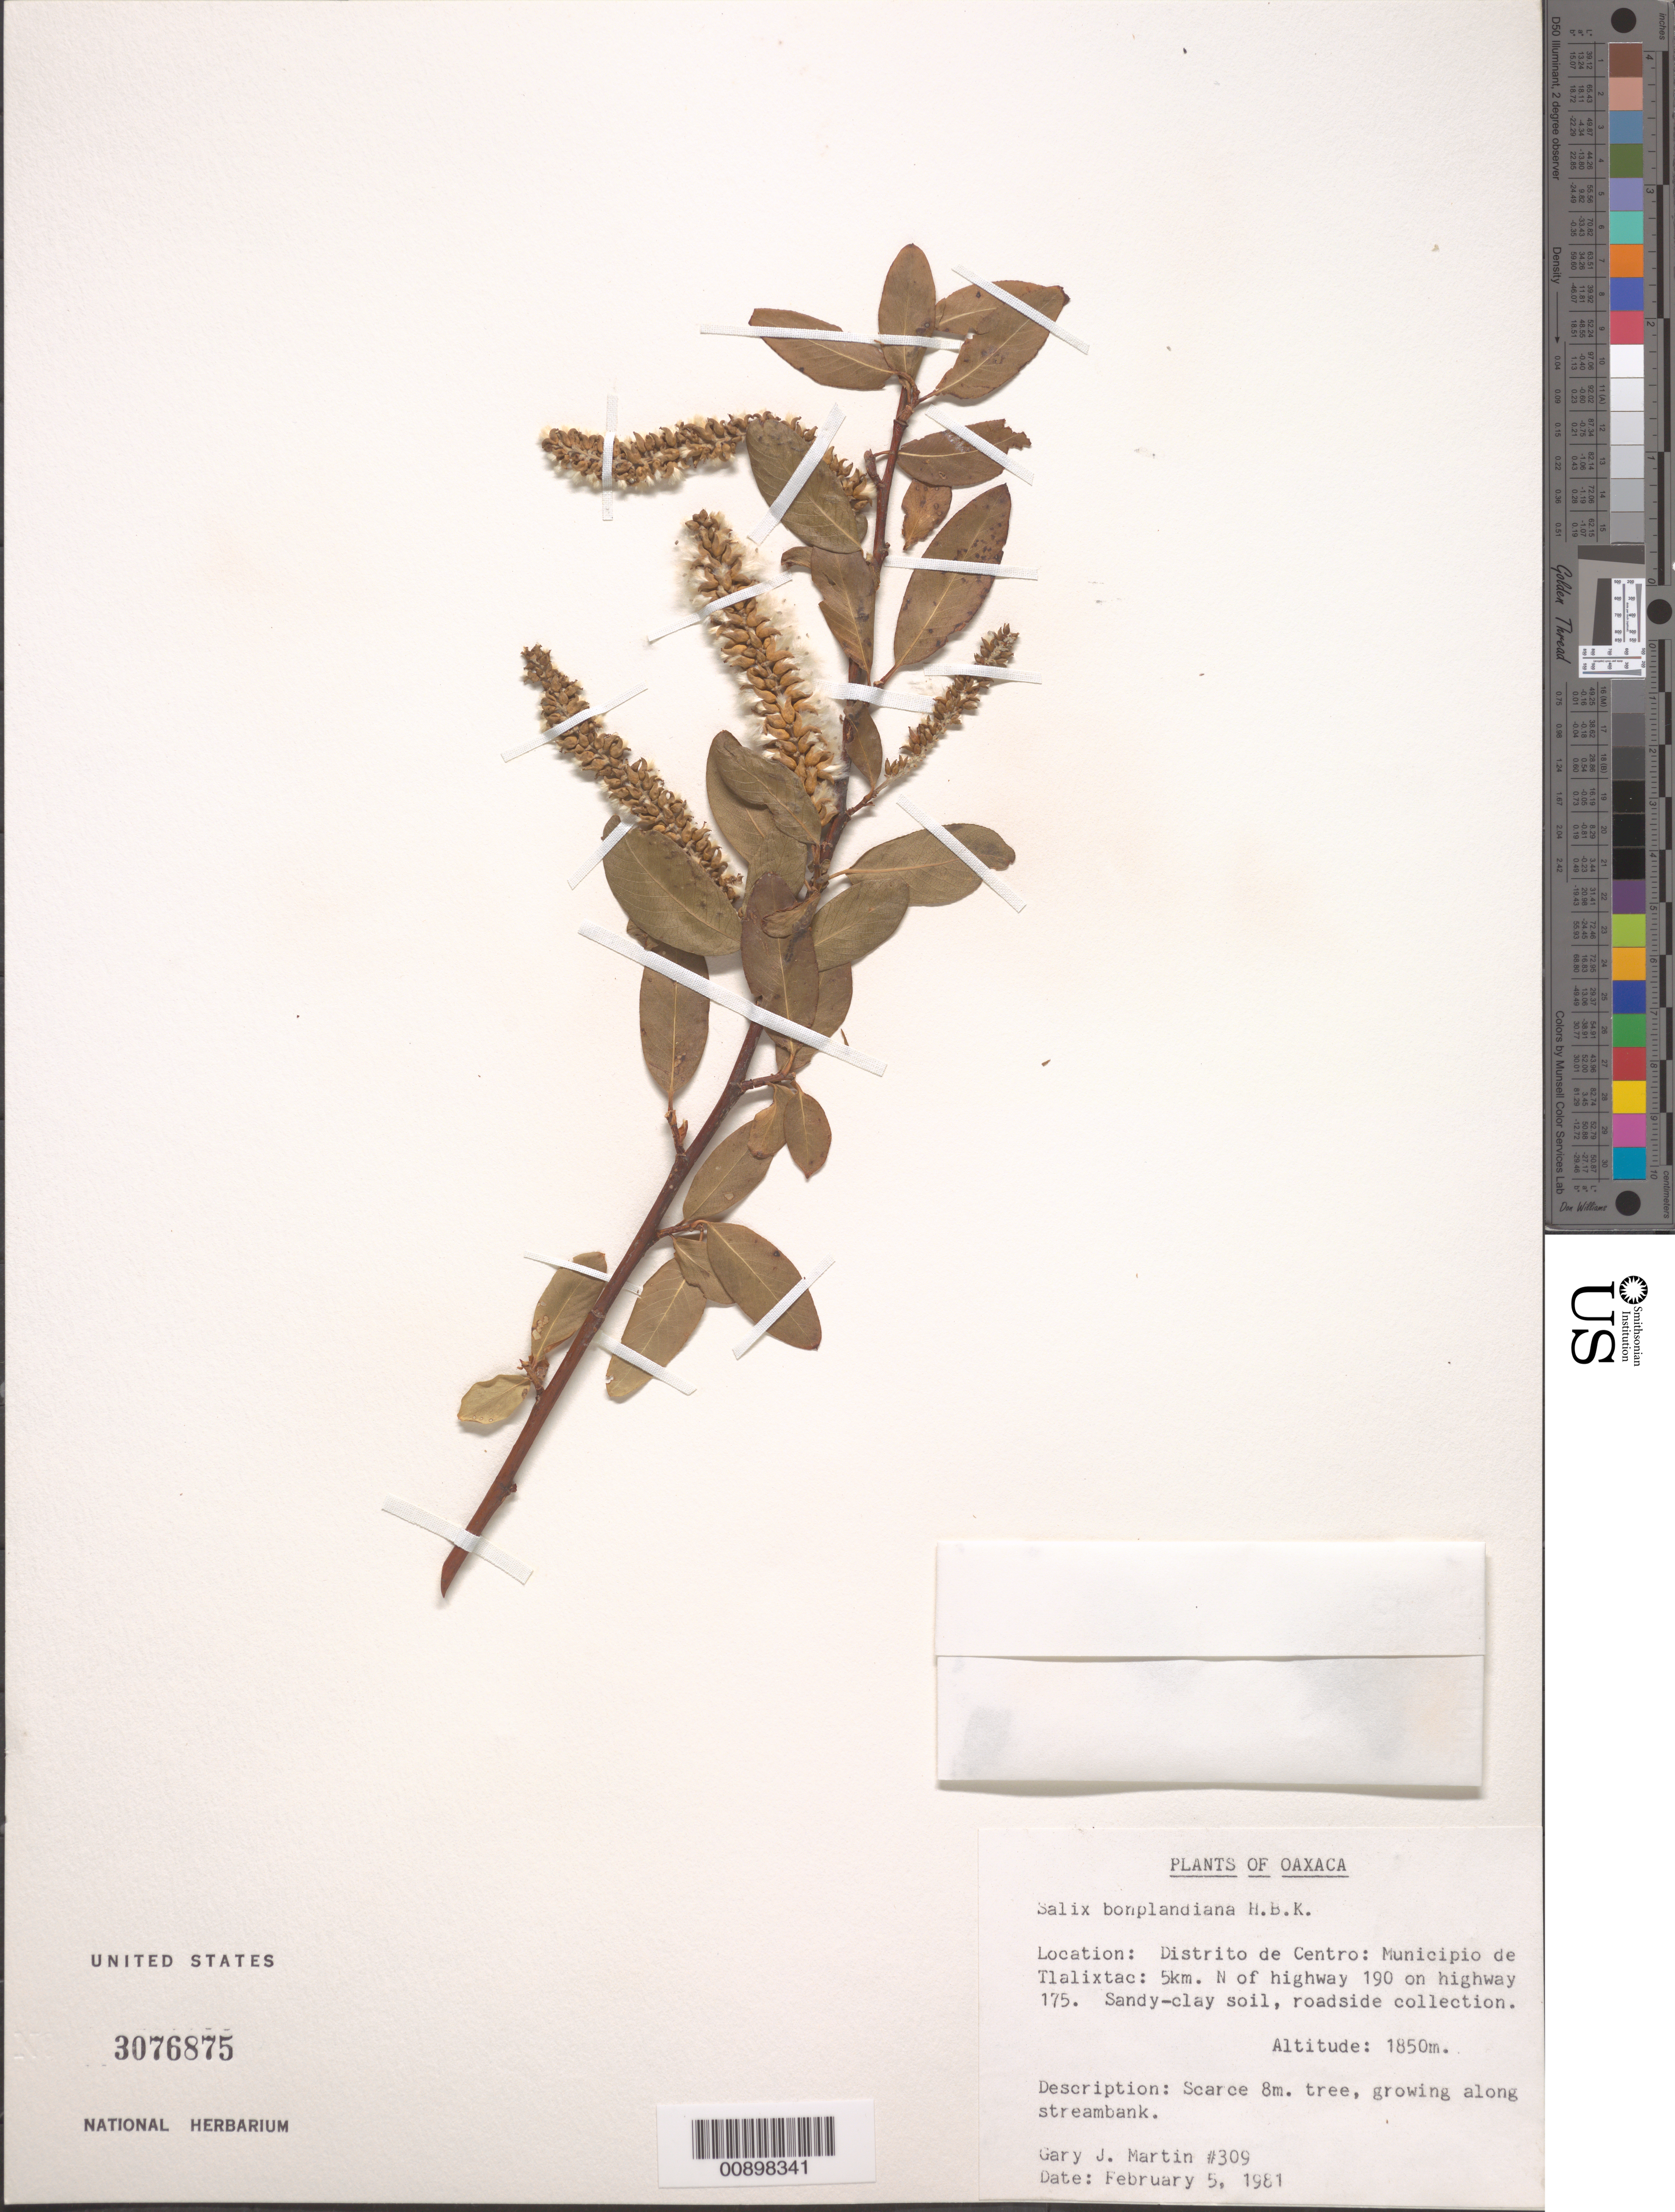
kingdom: Plantae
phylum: Tracheophyta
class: Magnoliopsida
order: Malpighiales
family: Salicaceae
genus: Salix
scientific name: Salix bonplandiana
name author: Kunth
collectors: G. J. Martin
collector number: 309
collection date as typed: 05 Feb 1981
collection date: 1981-02-05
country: Mexico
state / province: Oaxaca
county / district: Centro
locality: Oaxaca: Distrito de Centro: Municipio de Tlalixtac: 5 km. N of highway 190 on highway 175.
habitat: Sandy-clay soil, roadside collection. Growing along streambank.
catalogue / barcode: US 3076875